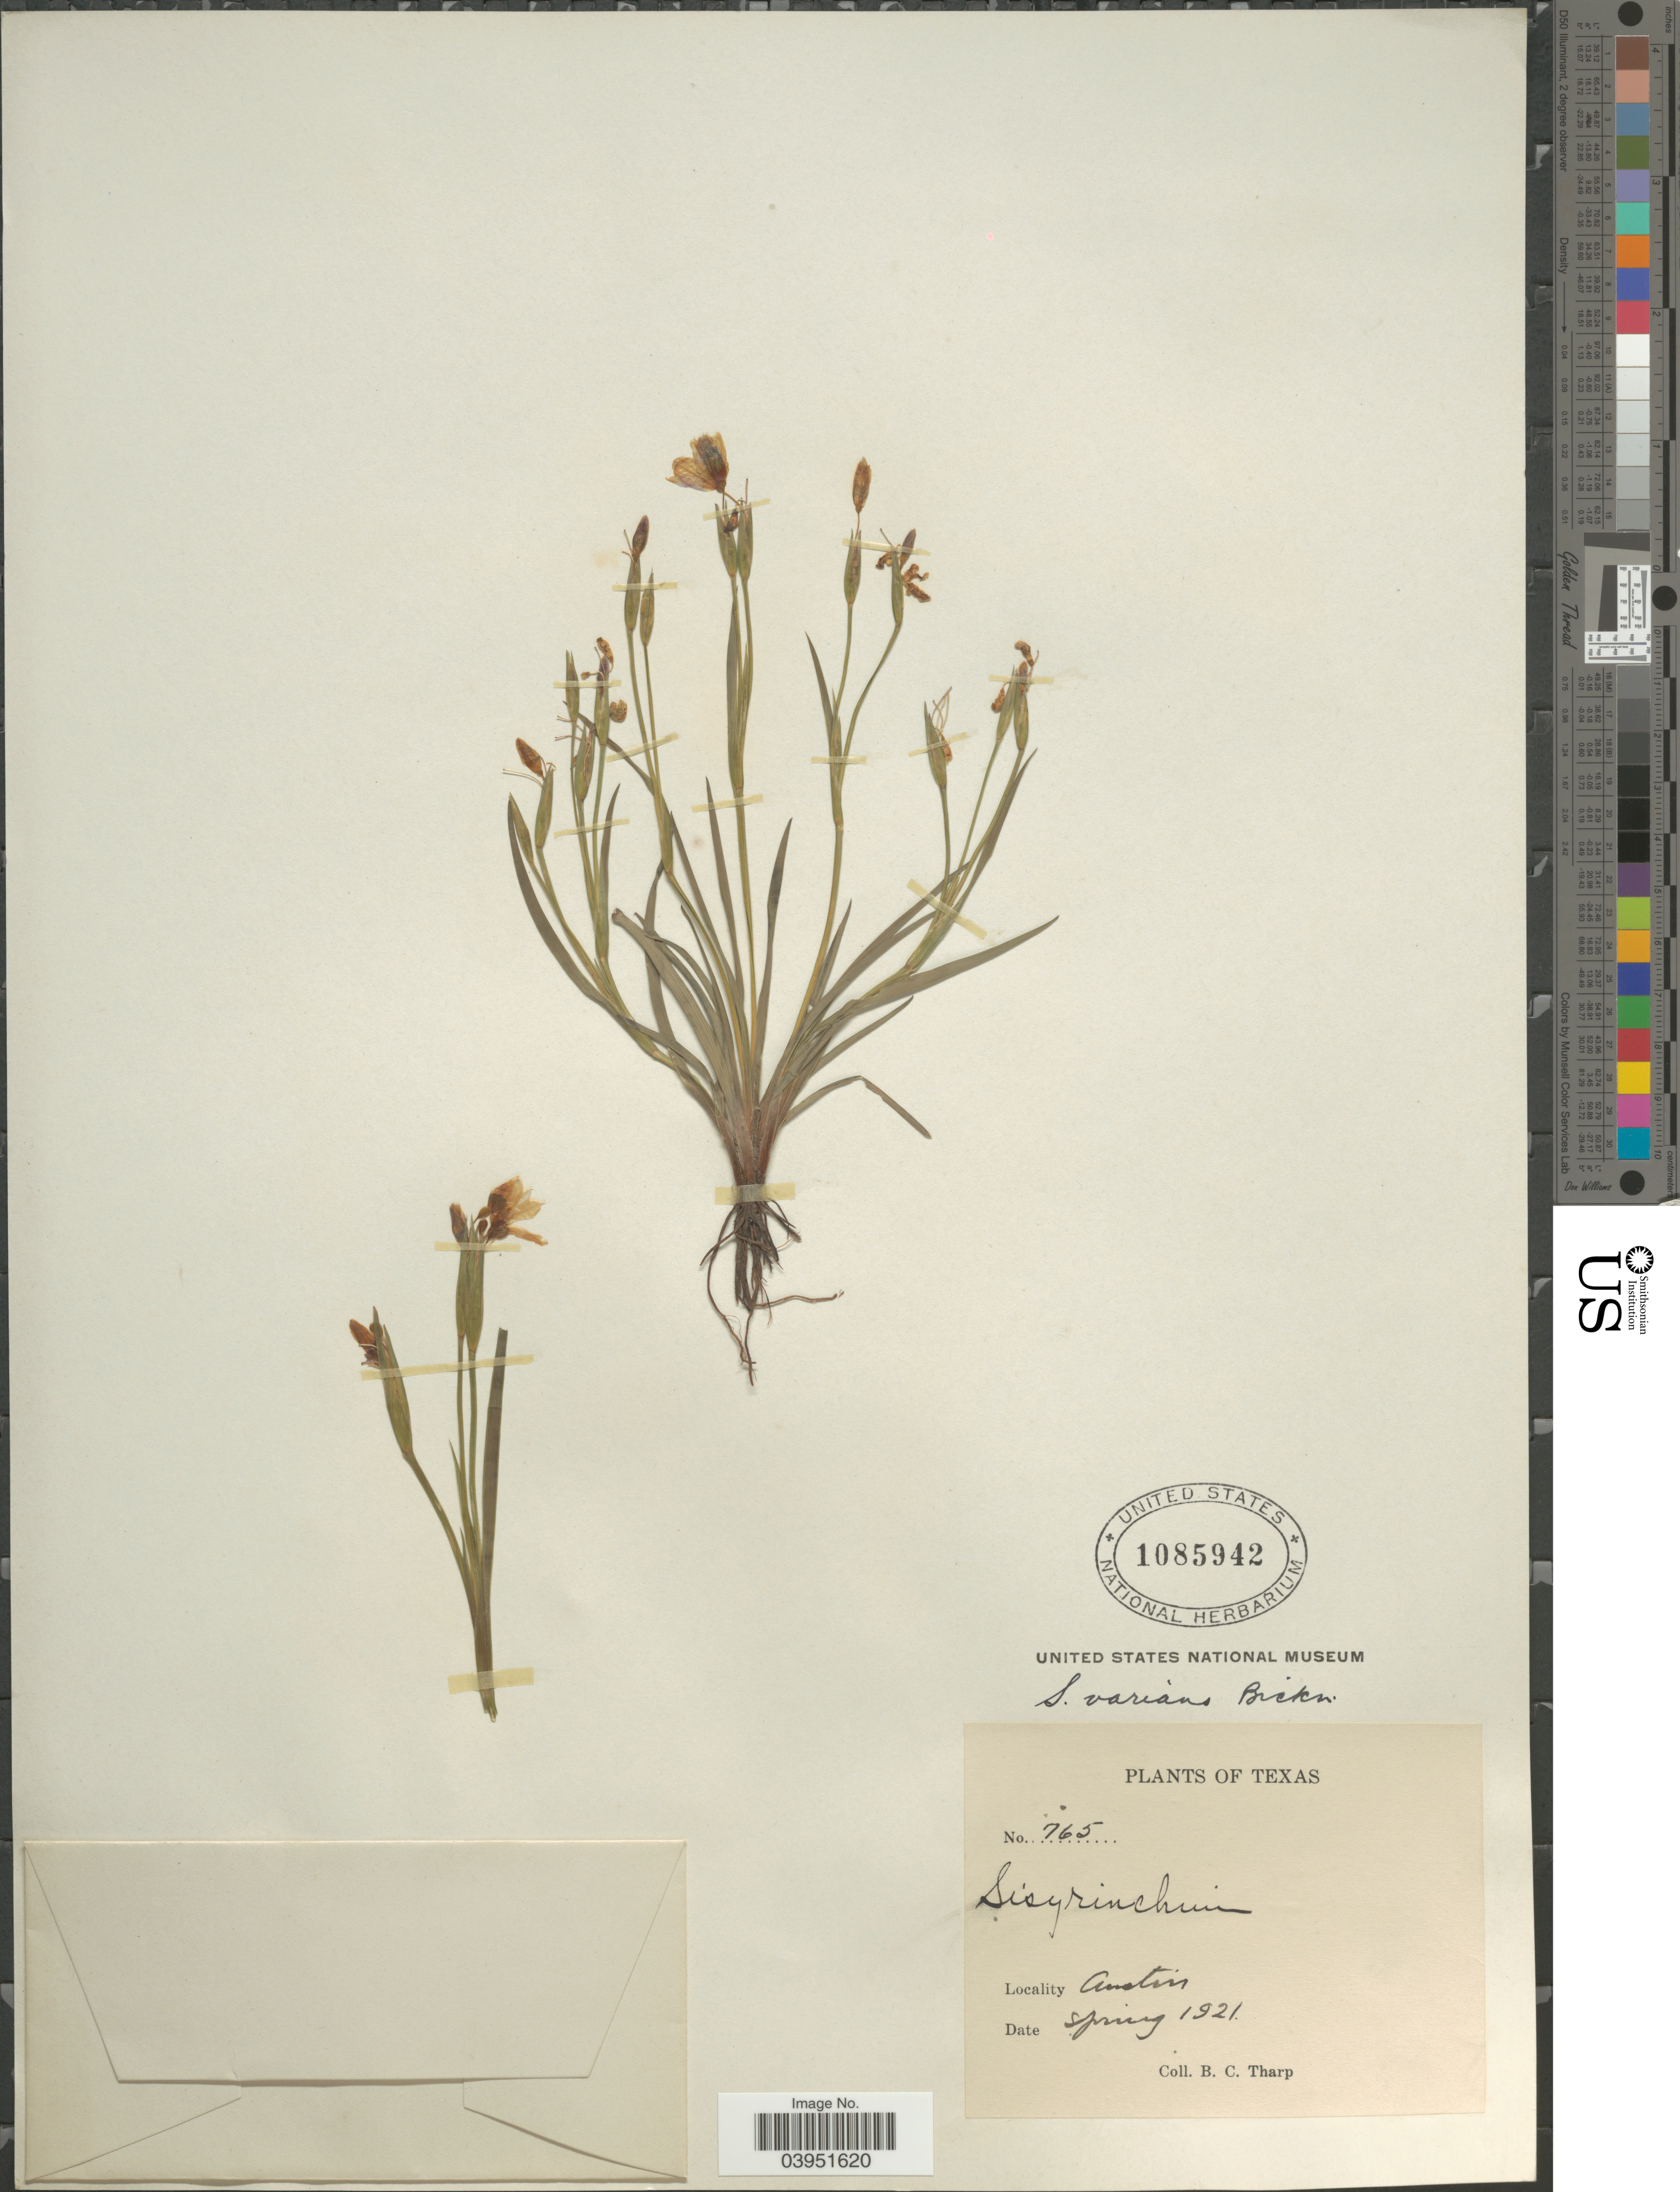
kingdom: Plantae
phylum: Tracheophyta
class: Liliopsida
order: Asparagales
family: Iridaceae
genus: Sisyrinchium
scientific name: Sisyrinchium varians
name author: E.P. Bicknell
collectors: B. C. Tharp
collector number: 765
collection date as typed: Spring 1921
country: United States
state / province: Texas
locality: Austin.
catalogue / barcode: US 1085942